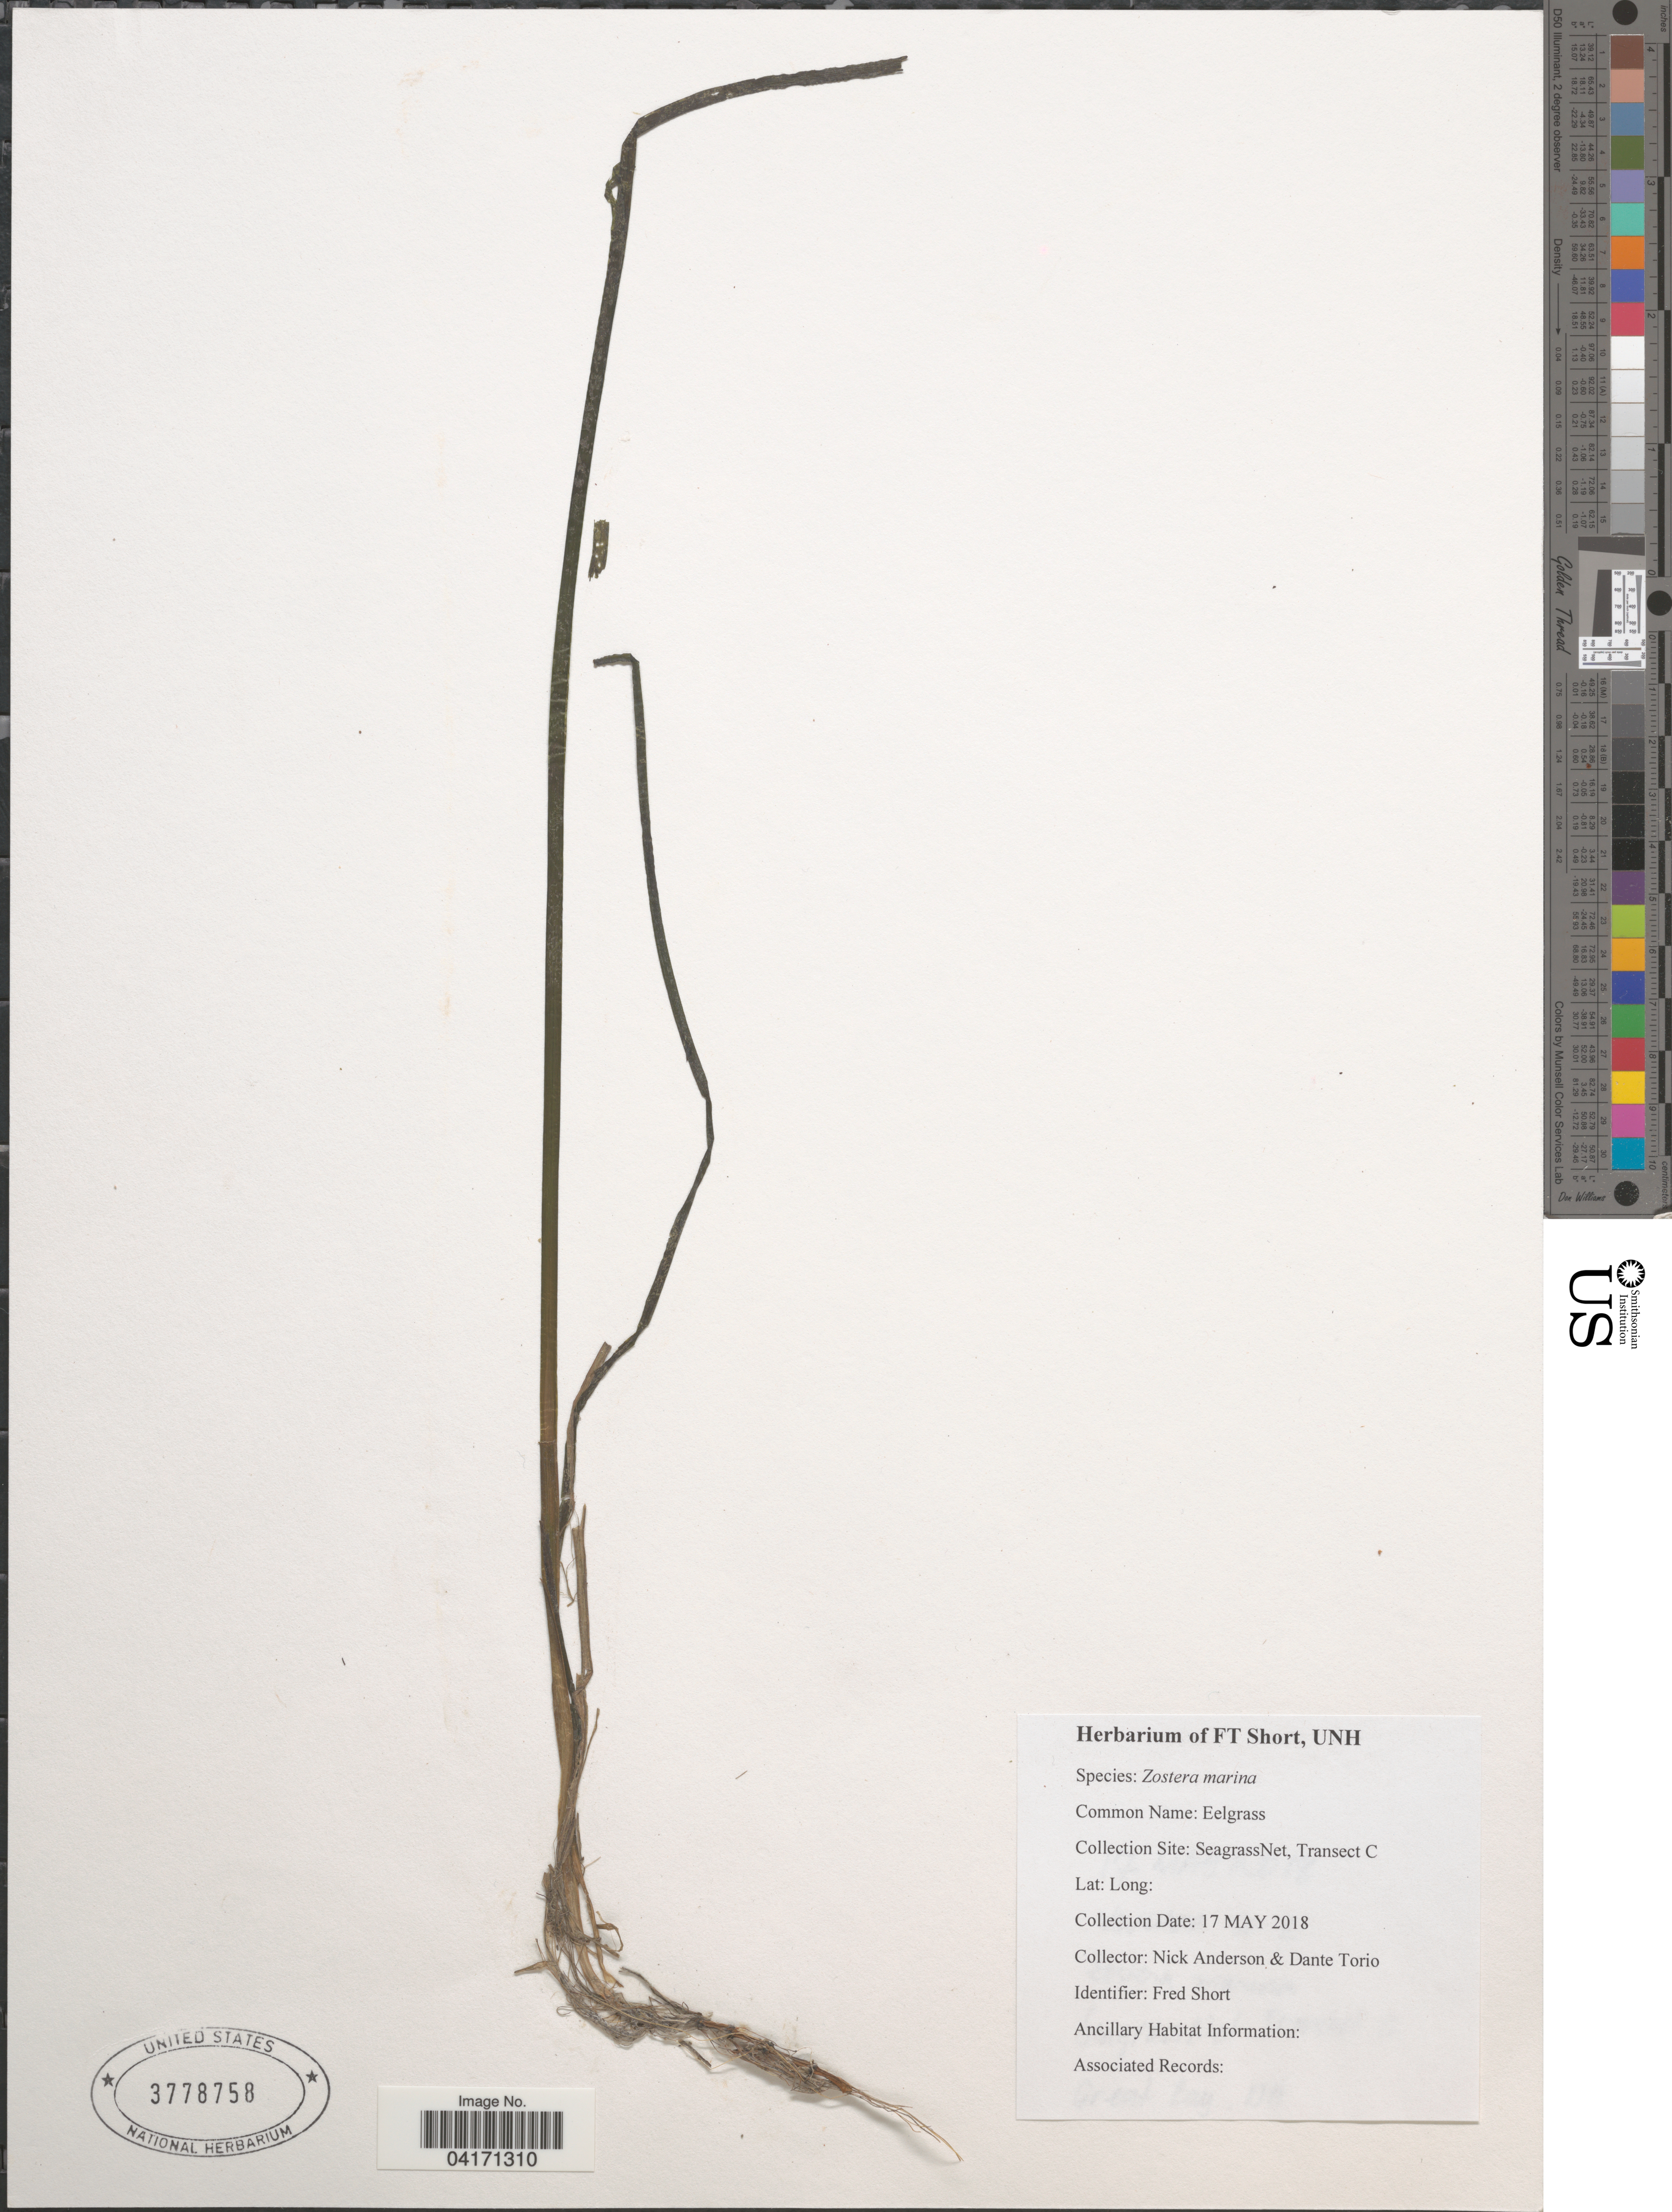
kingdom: Plantae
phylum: Tracheophyta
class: Liliopsida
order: Alismatales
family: Zosteraceae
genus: Zostera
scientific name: Zostera marina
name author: L.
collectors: N. Anderson & D. Torio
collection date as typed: Transcribed d/m/y: 17/5/2018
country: United States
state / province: New Hampshire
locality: SeagrassNet, Transect C.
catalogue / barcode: US 3778758